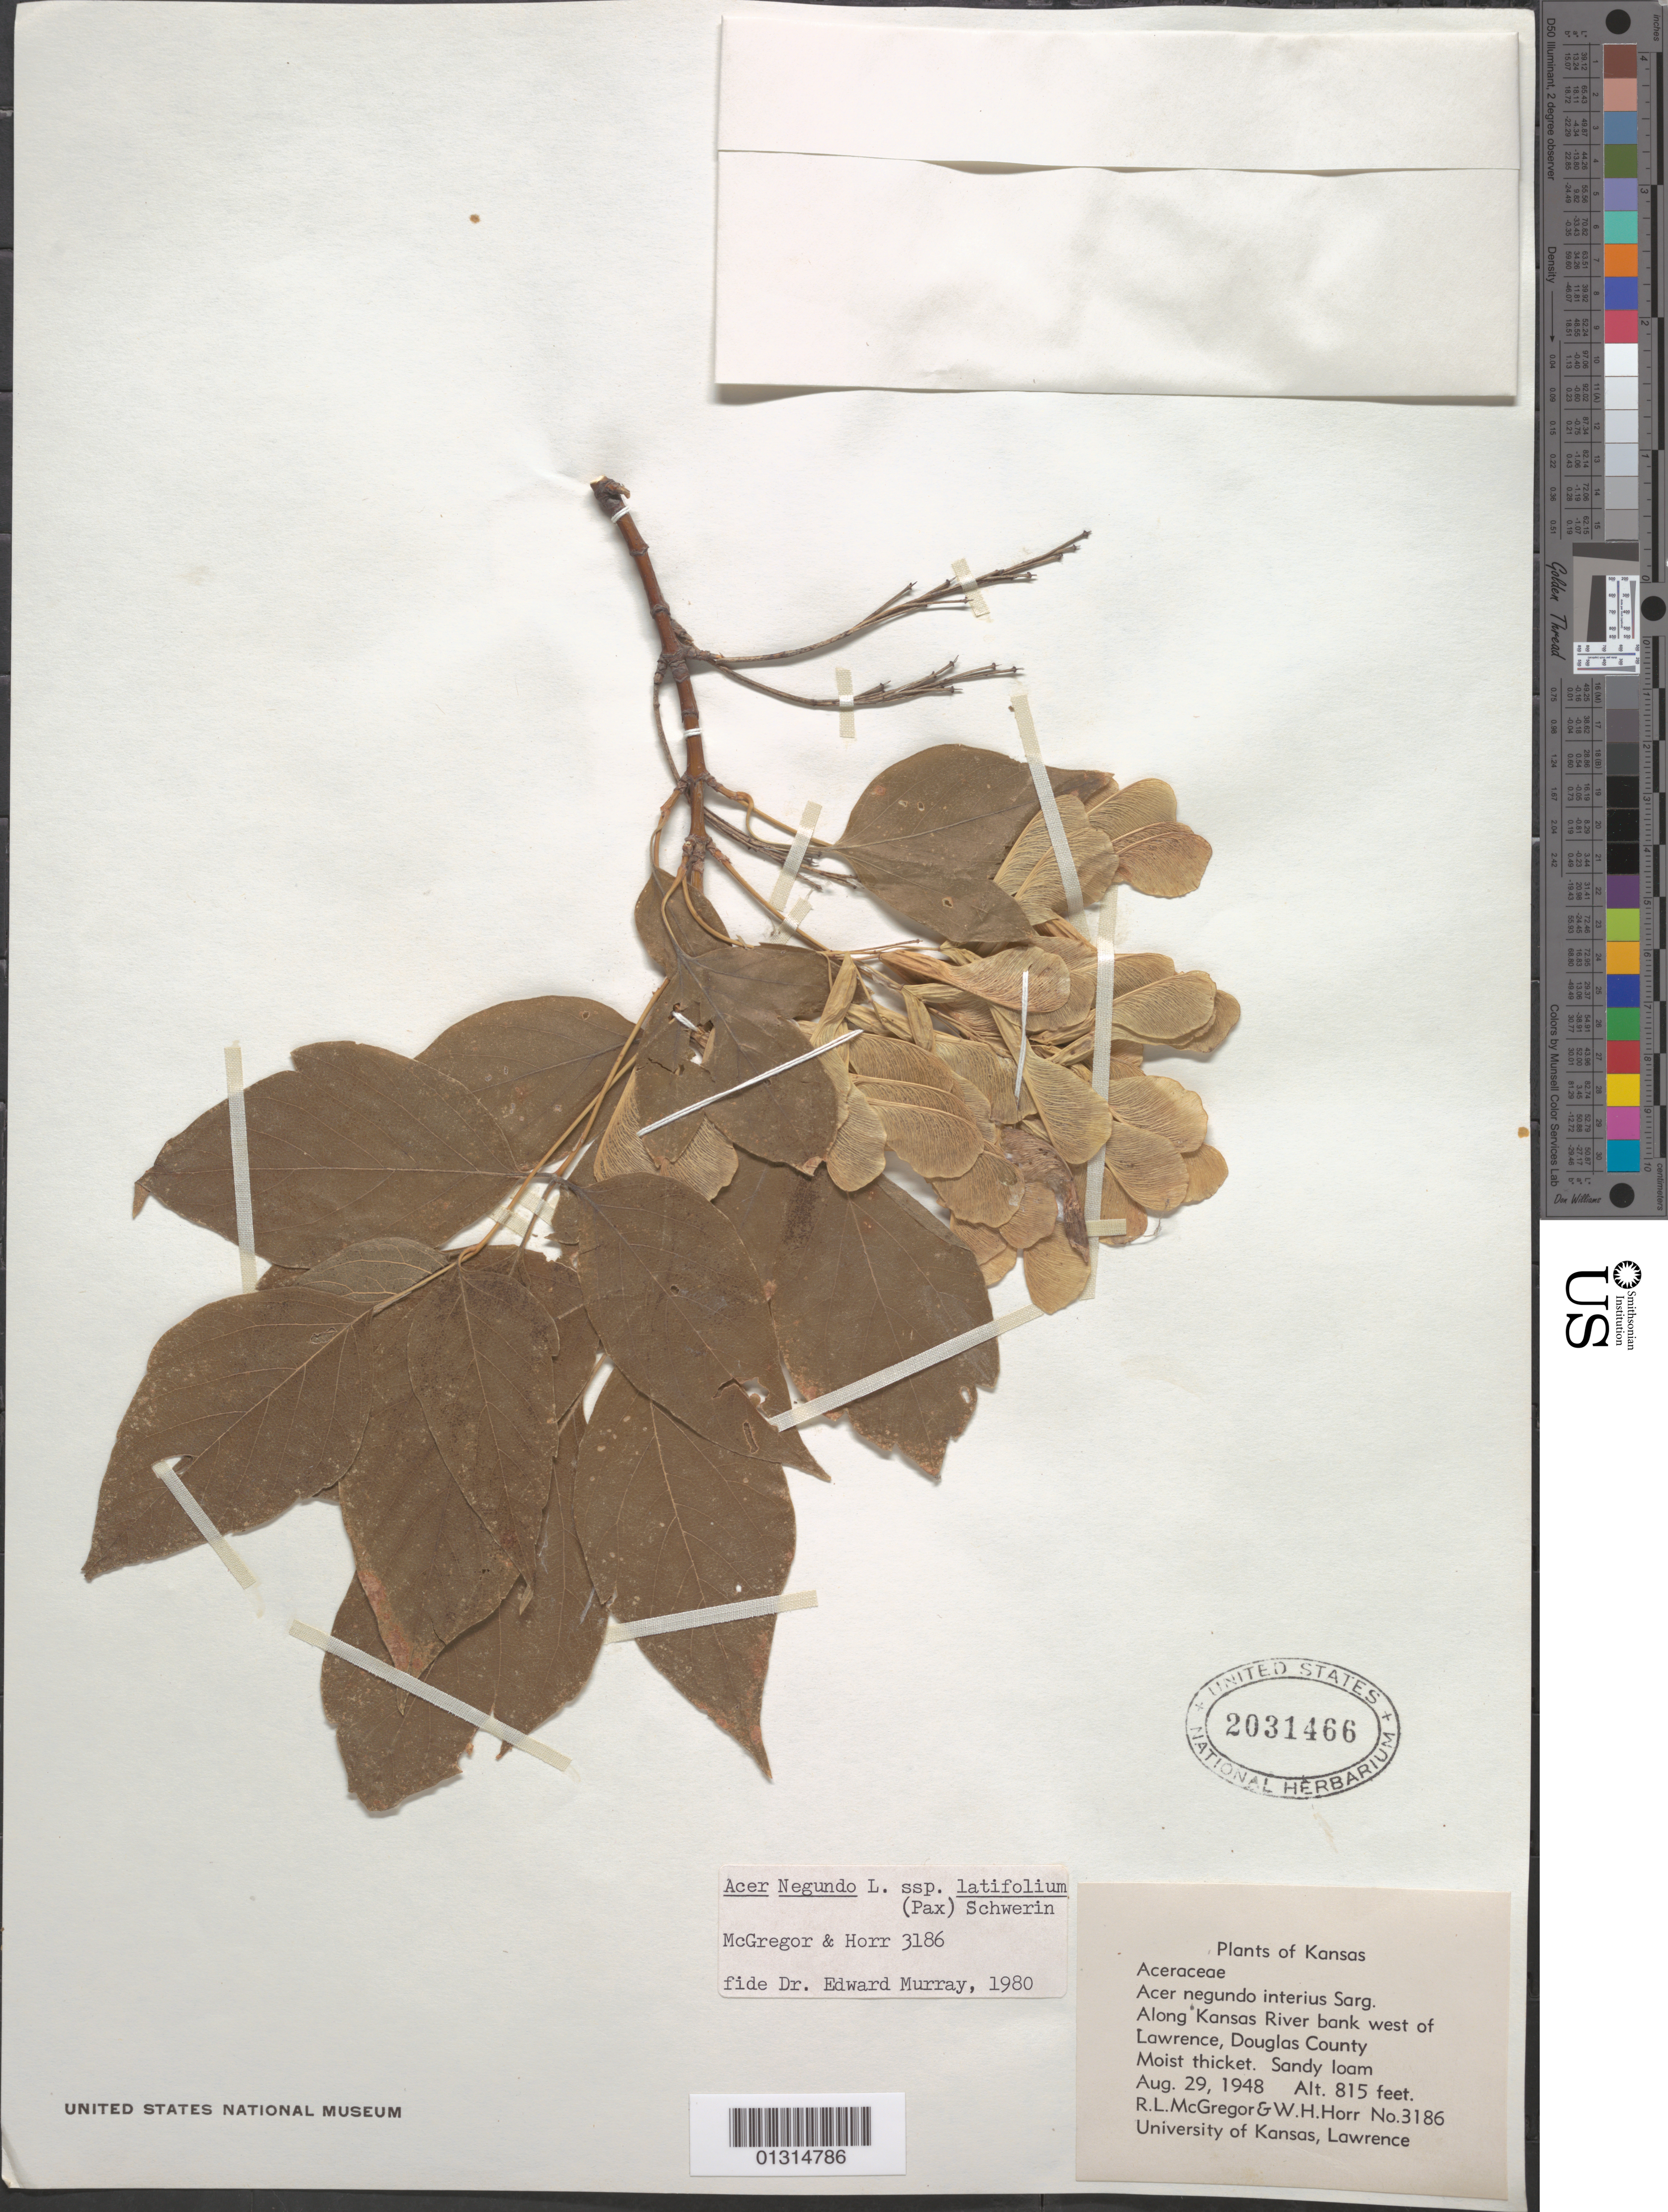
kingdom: Plantae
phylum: Tracheophyta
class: Magnoliopsida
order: Sapindales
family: Sapindaceae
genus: Acer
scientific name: Acer negundo subsp. latifolium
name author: (Pax) Schwer.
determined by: Murray, Edward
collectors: R. McGregor & W. H. Horr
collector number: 3186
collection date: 1948-08-29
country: United States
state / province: Kansas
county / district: Douglas County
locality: Kansas River bank W of Lawrence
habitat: Along riverbank. Moist thicket. Sandy loam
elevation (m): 248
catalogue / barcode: US 2031466